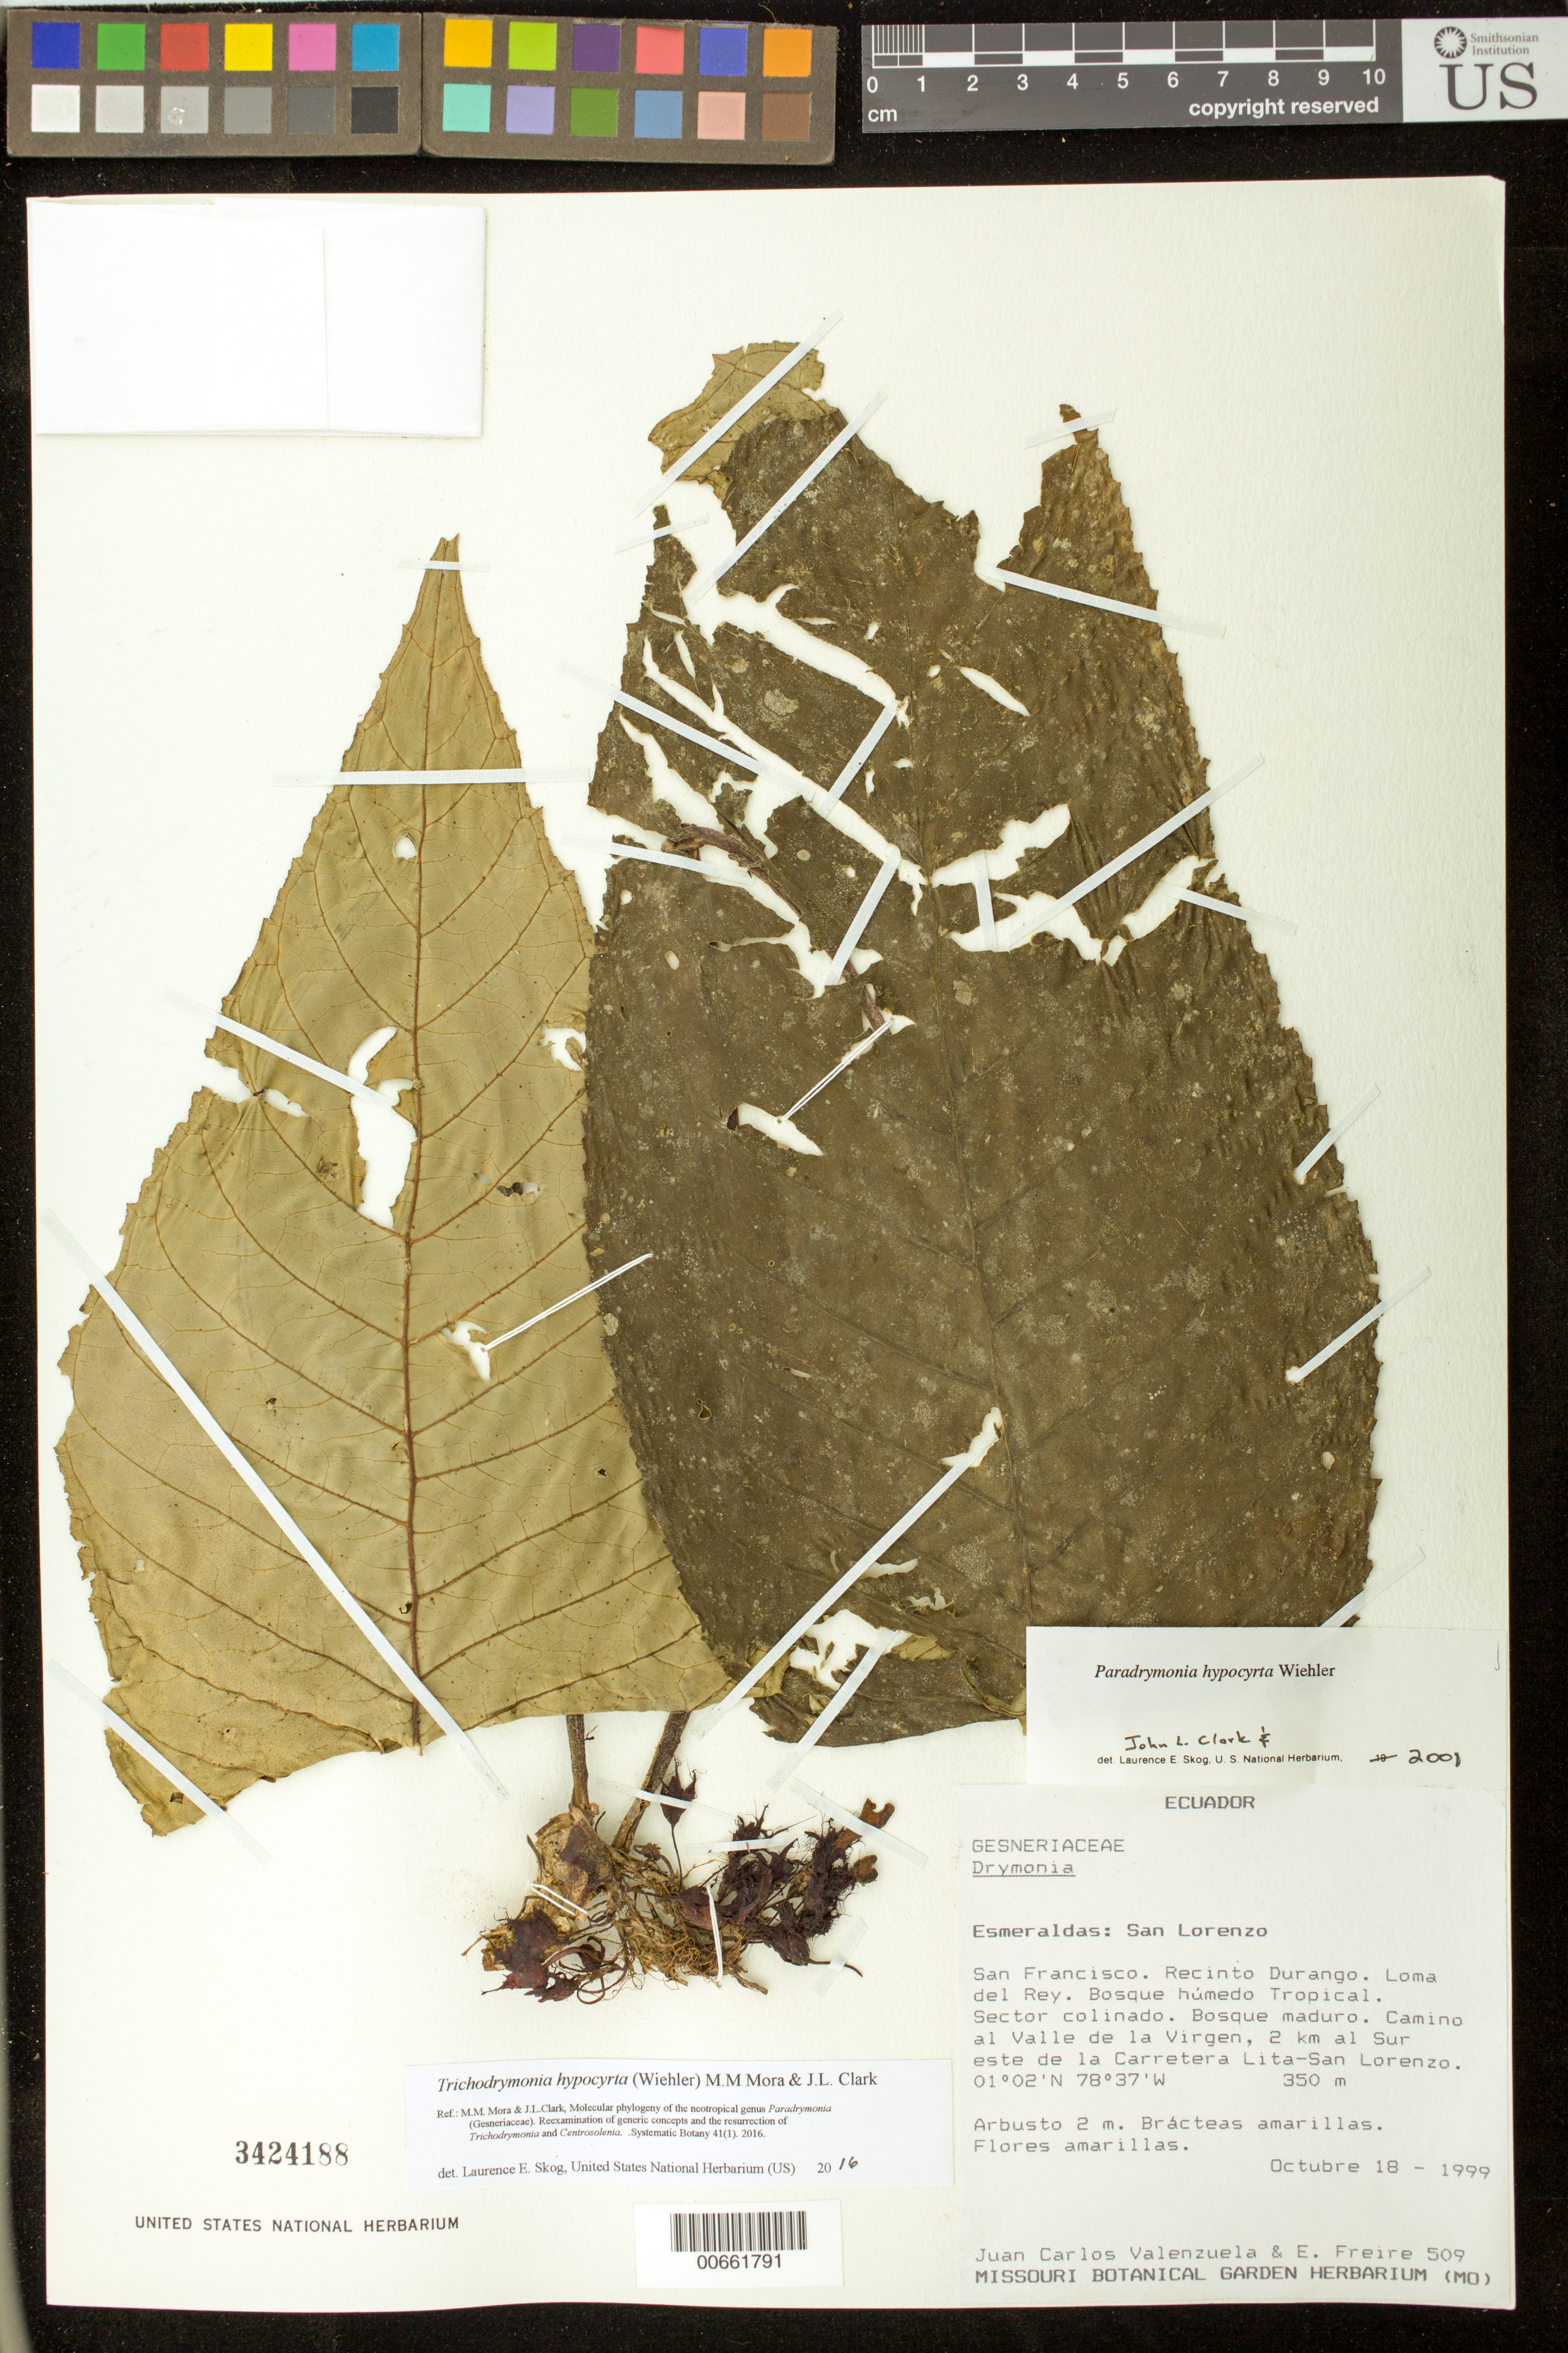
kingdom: Plantae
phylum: Tracheophyta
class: Magnoliopsida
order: Lamiales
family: Gesneriaceae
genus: Trichodrymonia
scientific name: Trichodrymonia hypocyrta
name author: (Wiehler) M.M. Mora & J.L. Clark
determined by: Skog, Laurence E.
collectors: J. Valenzuela & E. Freire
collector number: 509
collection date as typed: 18 Oct 1999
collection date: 1999-10-18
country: Ecuador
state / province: Esmeraldas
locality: San Lorenzo, San Francisco, Recinto Durango, Loma del Rey, camino al Valle de la Virgen, 2 km al Sur este de la Carretera Lita-San Lorenzo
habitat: Bosque húmedo troipcal, sector colinado, bosque maduro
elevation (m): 350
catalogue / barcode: US 3424188